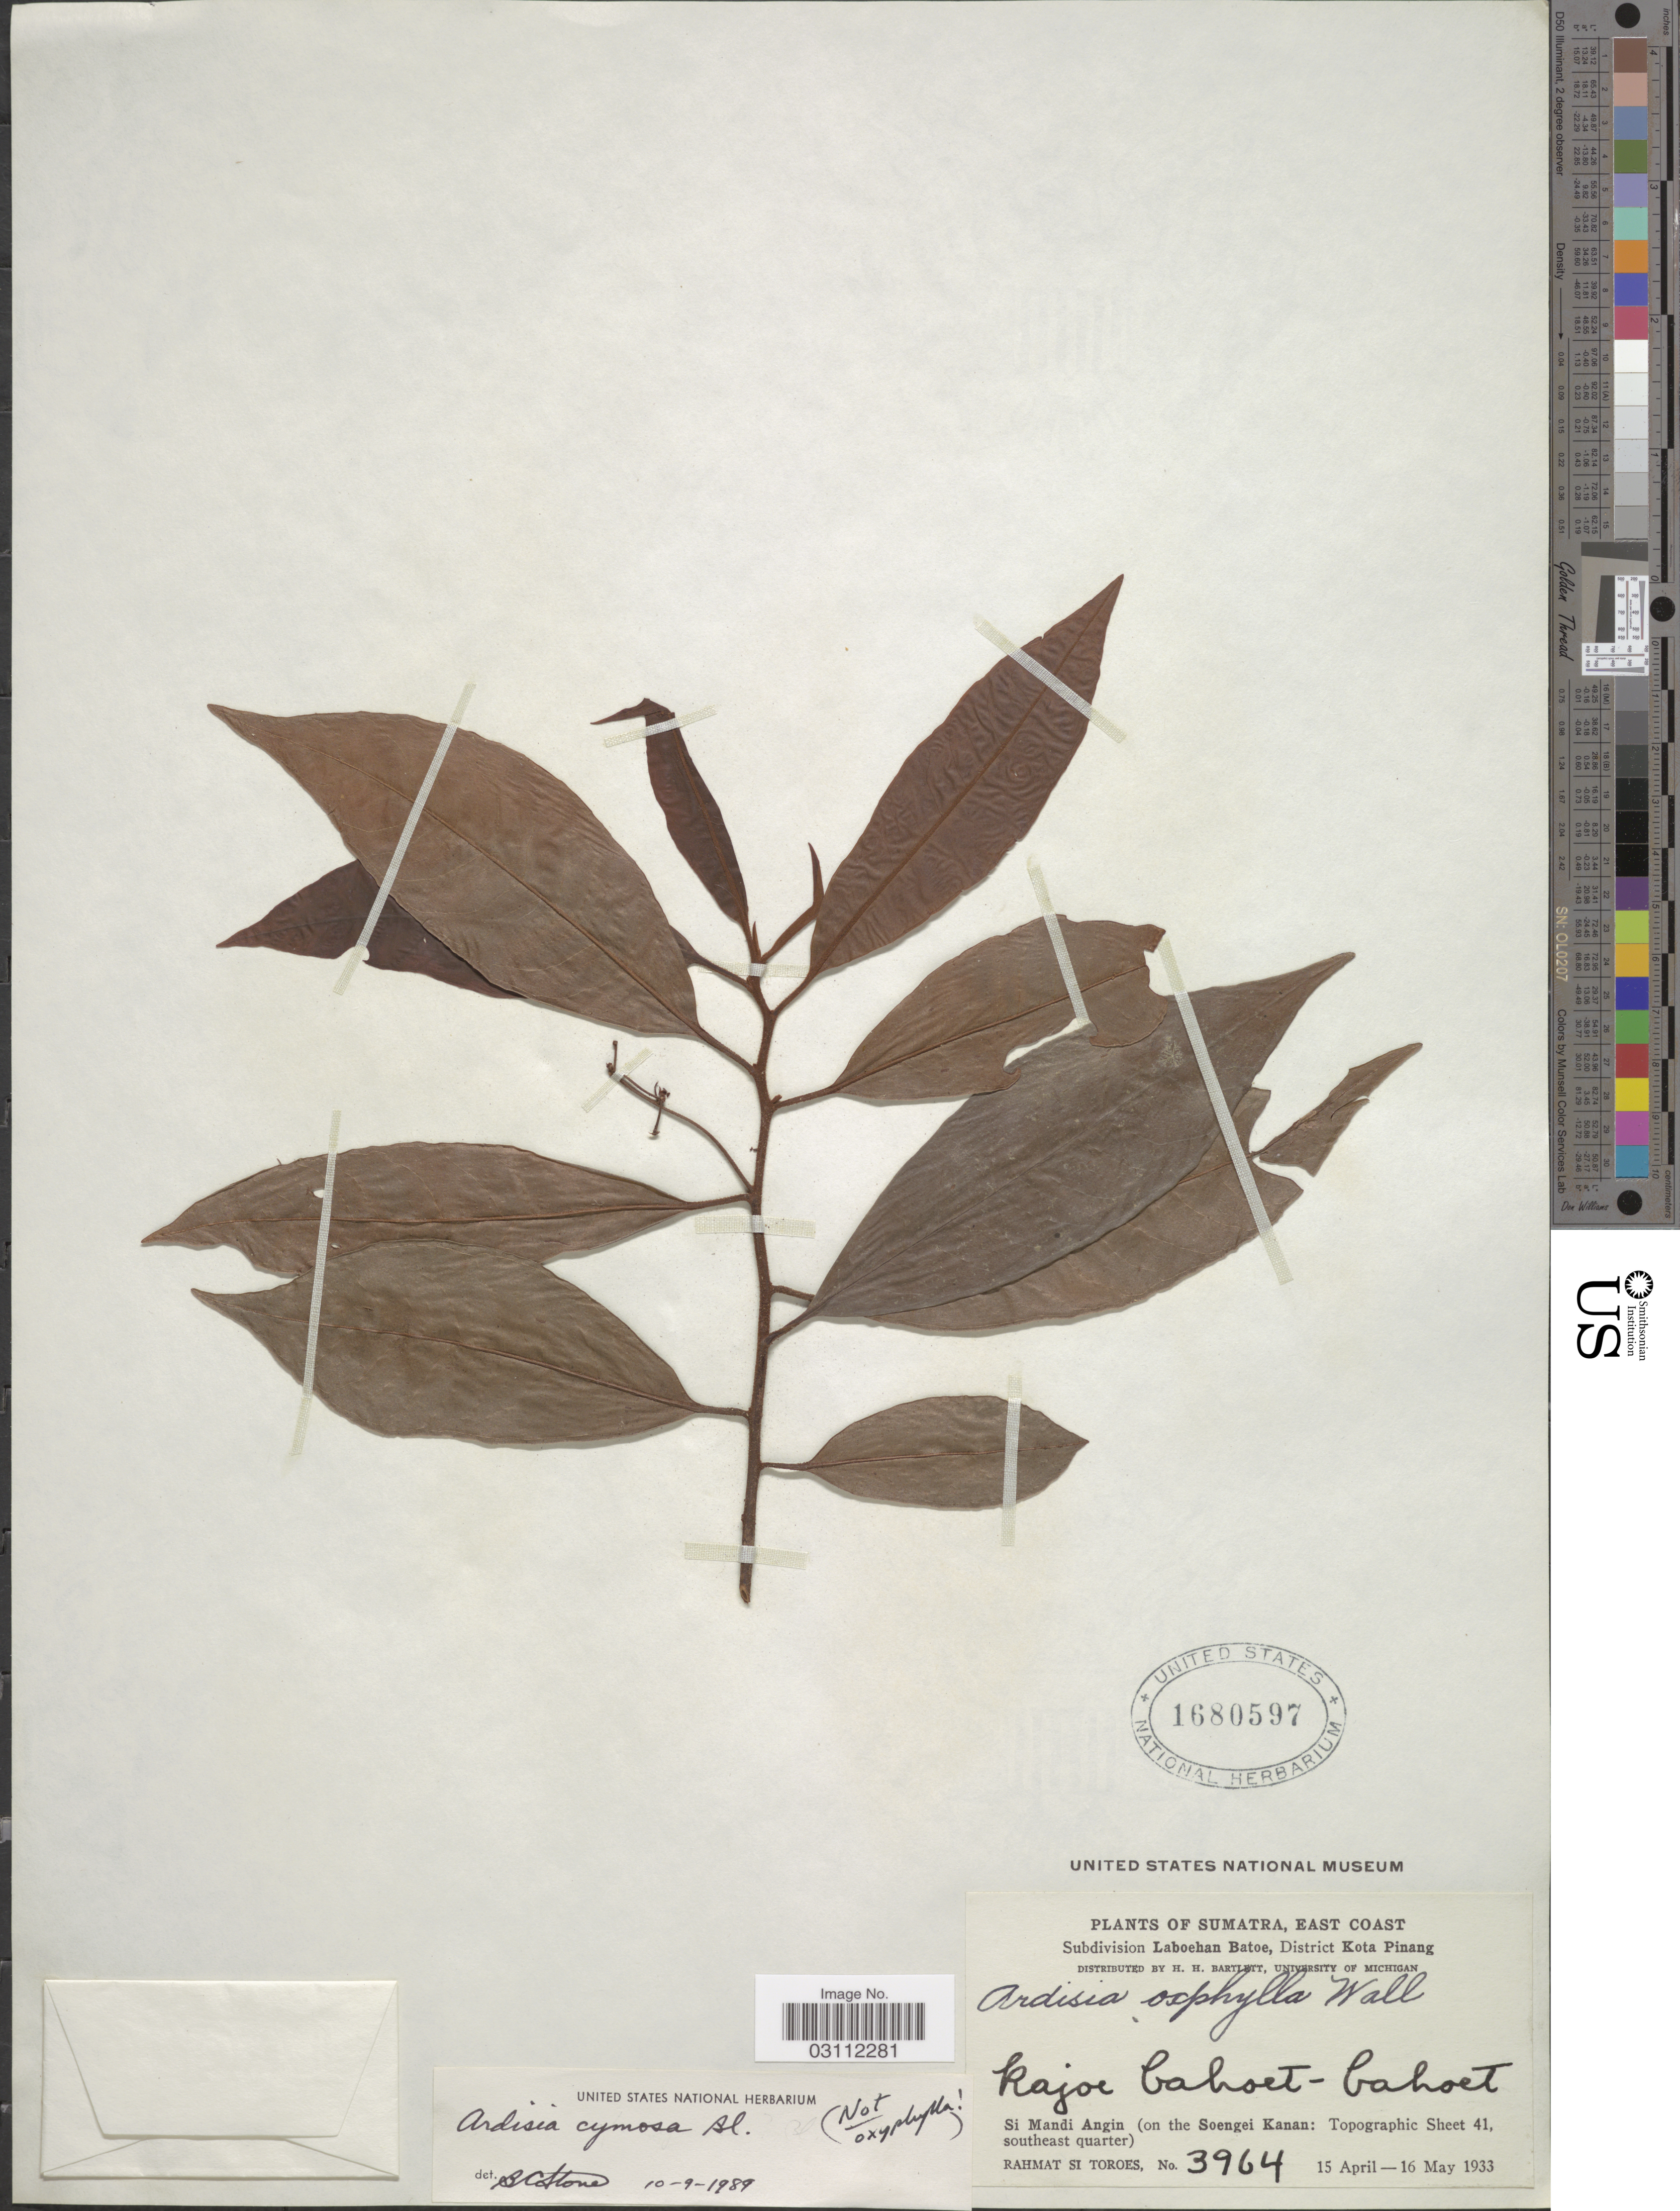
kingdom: Plantae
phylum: Tracheophyta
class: Magnoliopsida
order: Ericales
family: Primulaceae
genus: Ardisia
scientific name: Ardisia cymosa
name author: Blume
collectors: Rahmat Si Boeea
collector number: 3964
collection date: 1933-04-15/1933-05-16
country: Indonesia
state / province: Sumatra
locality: East Coast. Subdivision Laboehan Batoe, District Kota Pinang. Si Mandi Angin (on the Soengei Kanan: Topographic Sheet 41, southeast quarter).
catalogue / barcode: US 1680597